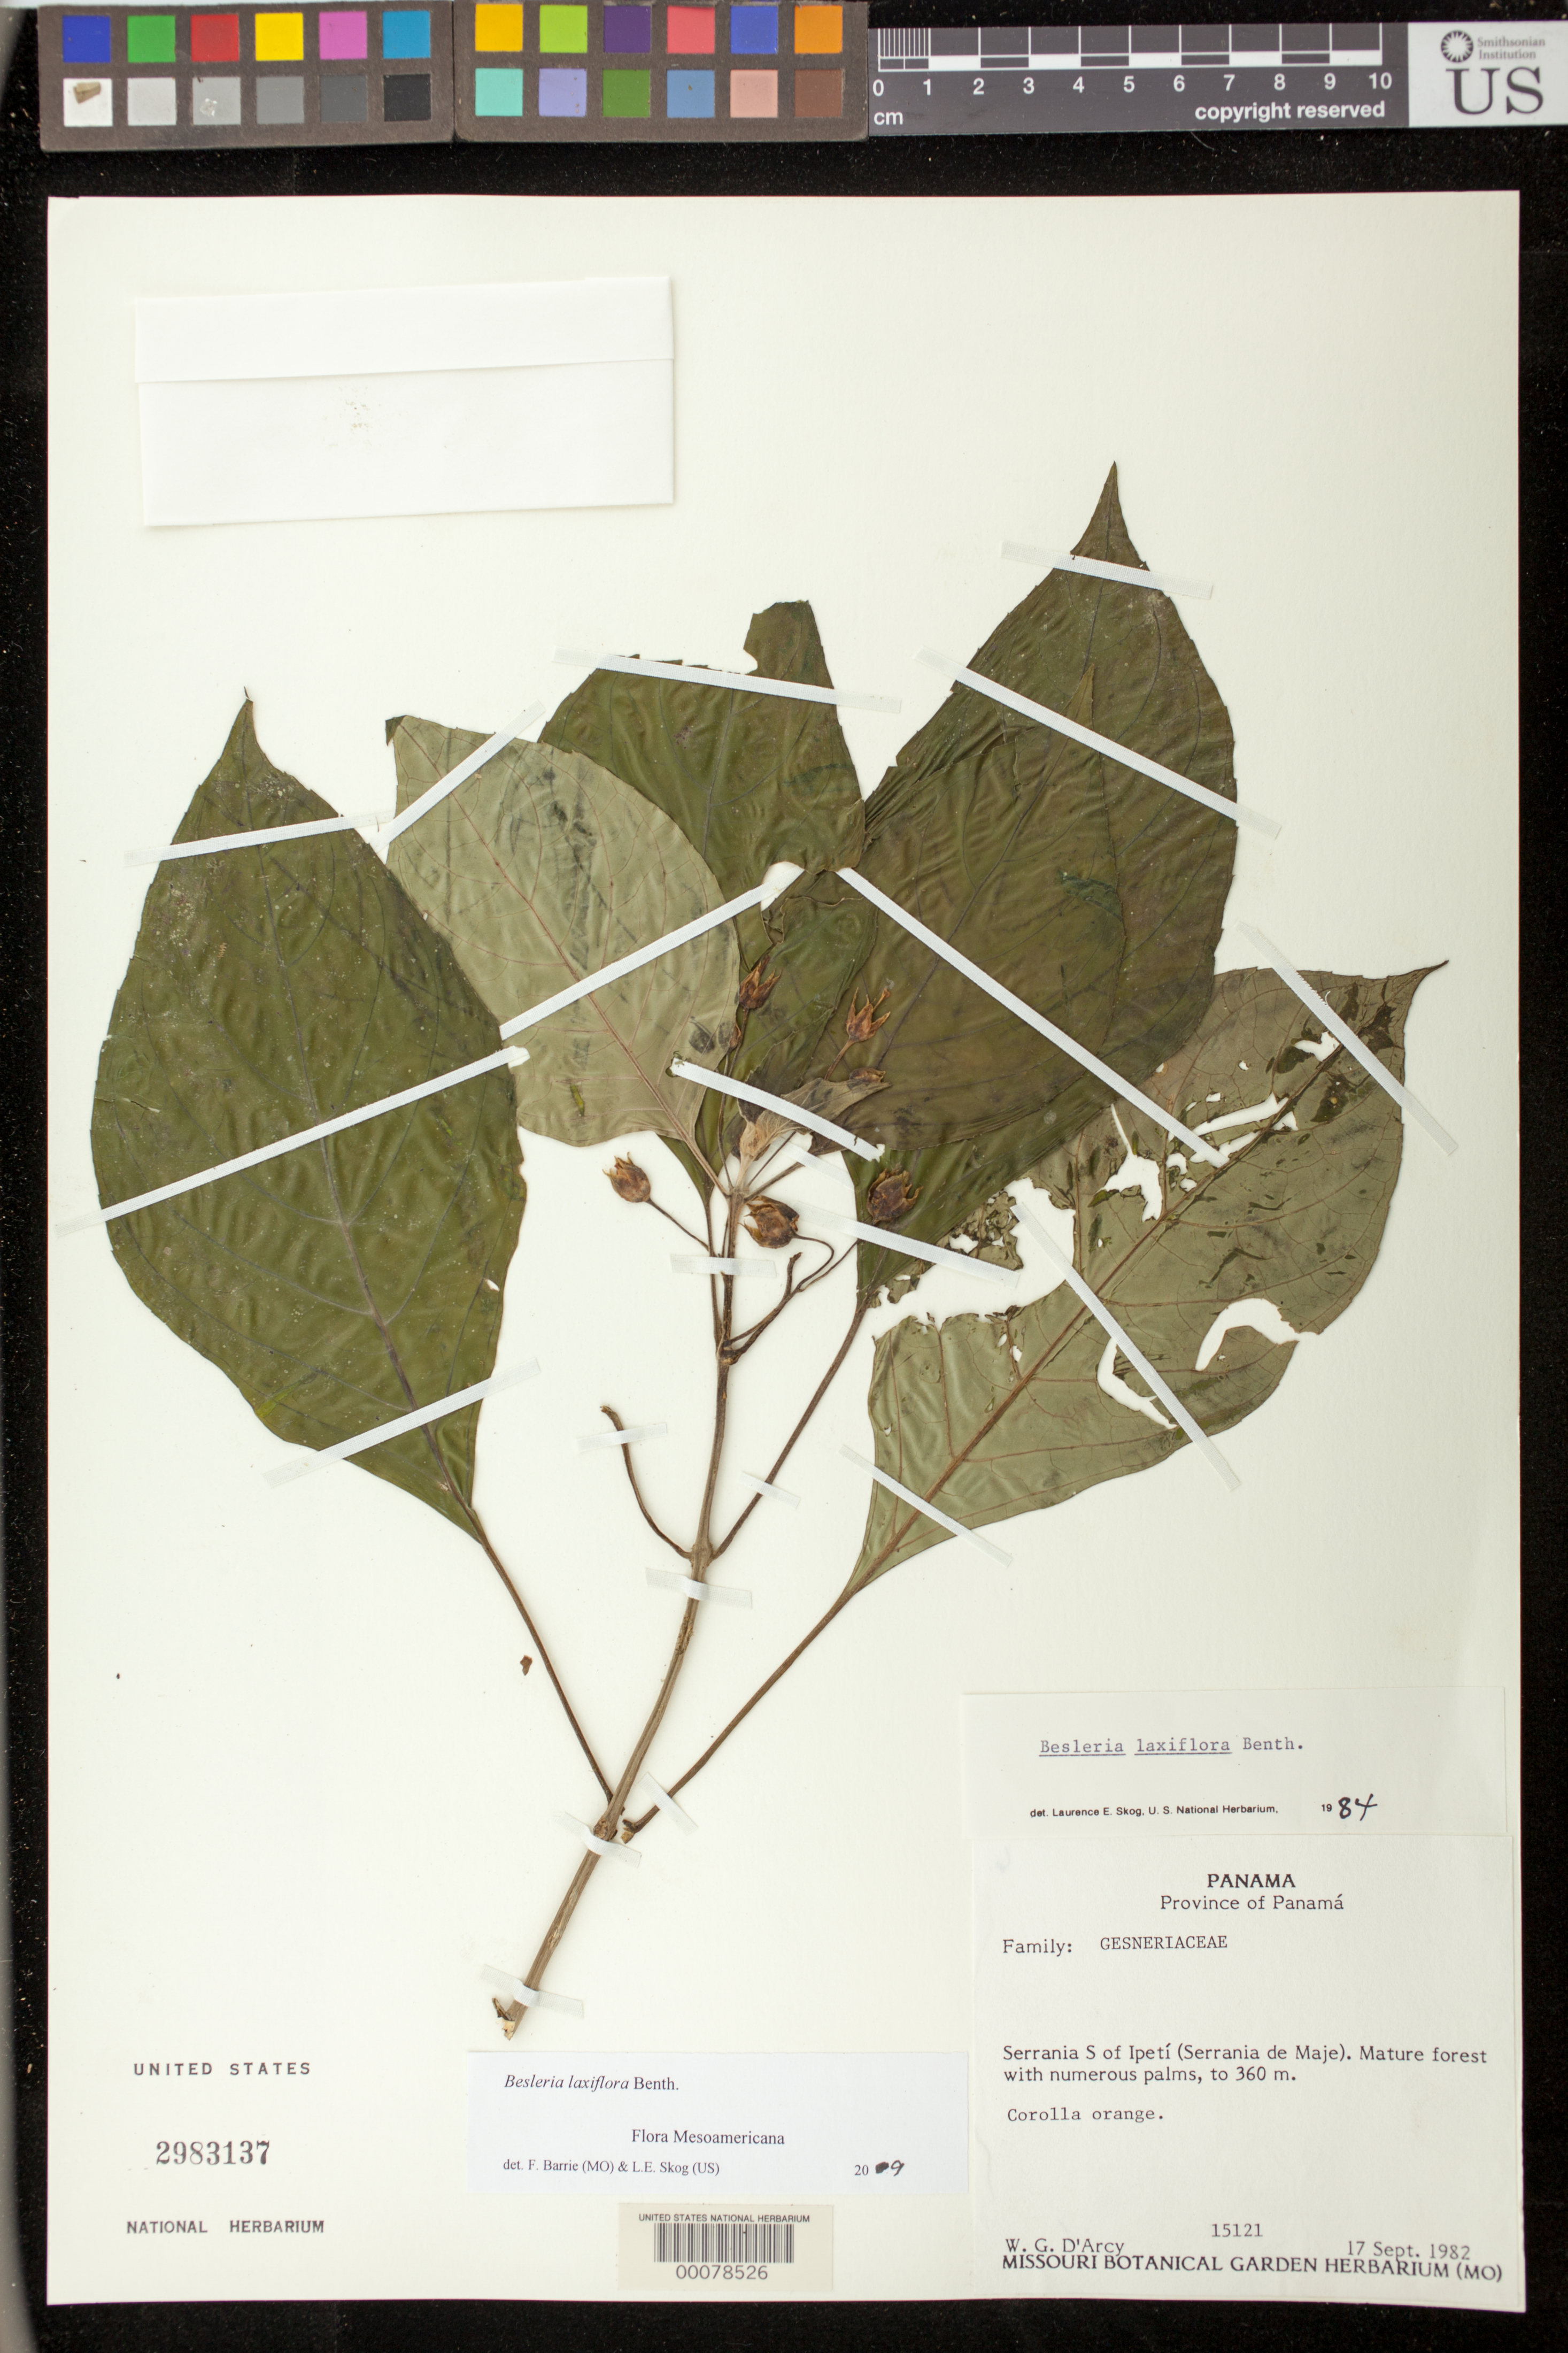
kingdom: Plantae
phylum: Tracheophyta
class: Magnoliopsida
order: Lamiales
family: Gesneriaceae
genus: Besleria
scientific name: Besleria laxiflora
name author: Benth.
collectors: W. G. D'Arcy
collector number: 15121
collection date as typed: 17 Sep 1982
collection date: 1982-09-17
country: Panama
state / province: Panamá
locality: Serrania S of Ipeti (Serrania de Maje)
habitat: Mature forest with numerous palms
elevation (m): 360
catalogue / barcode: US 2983137